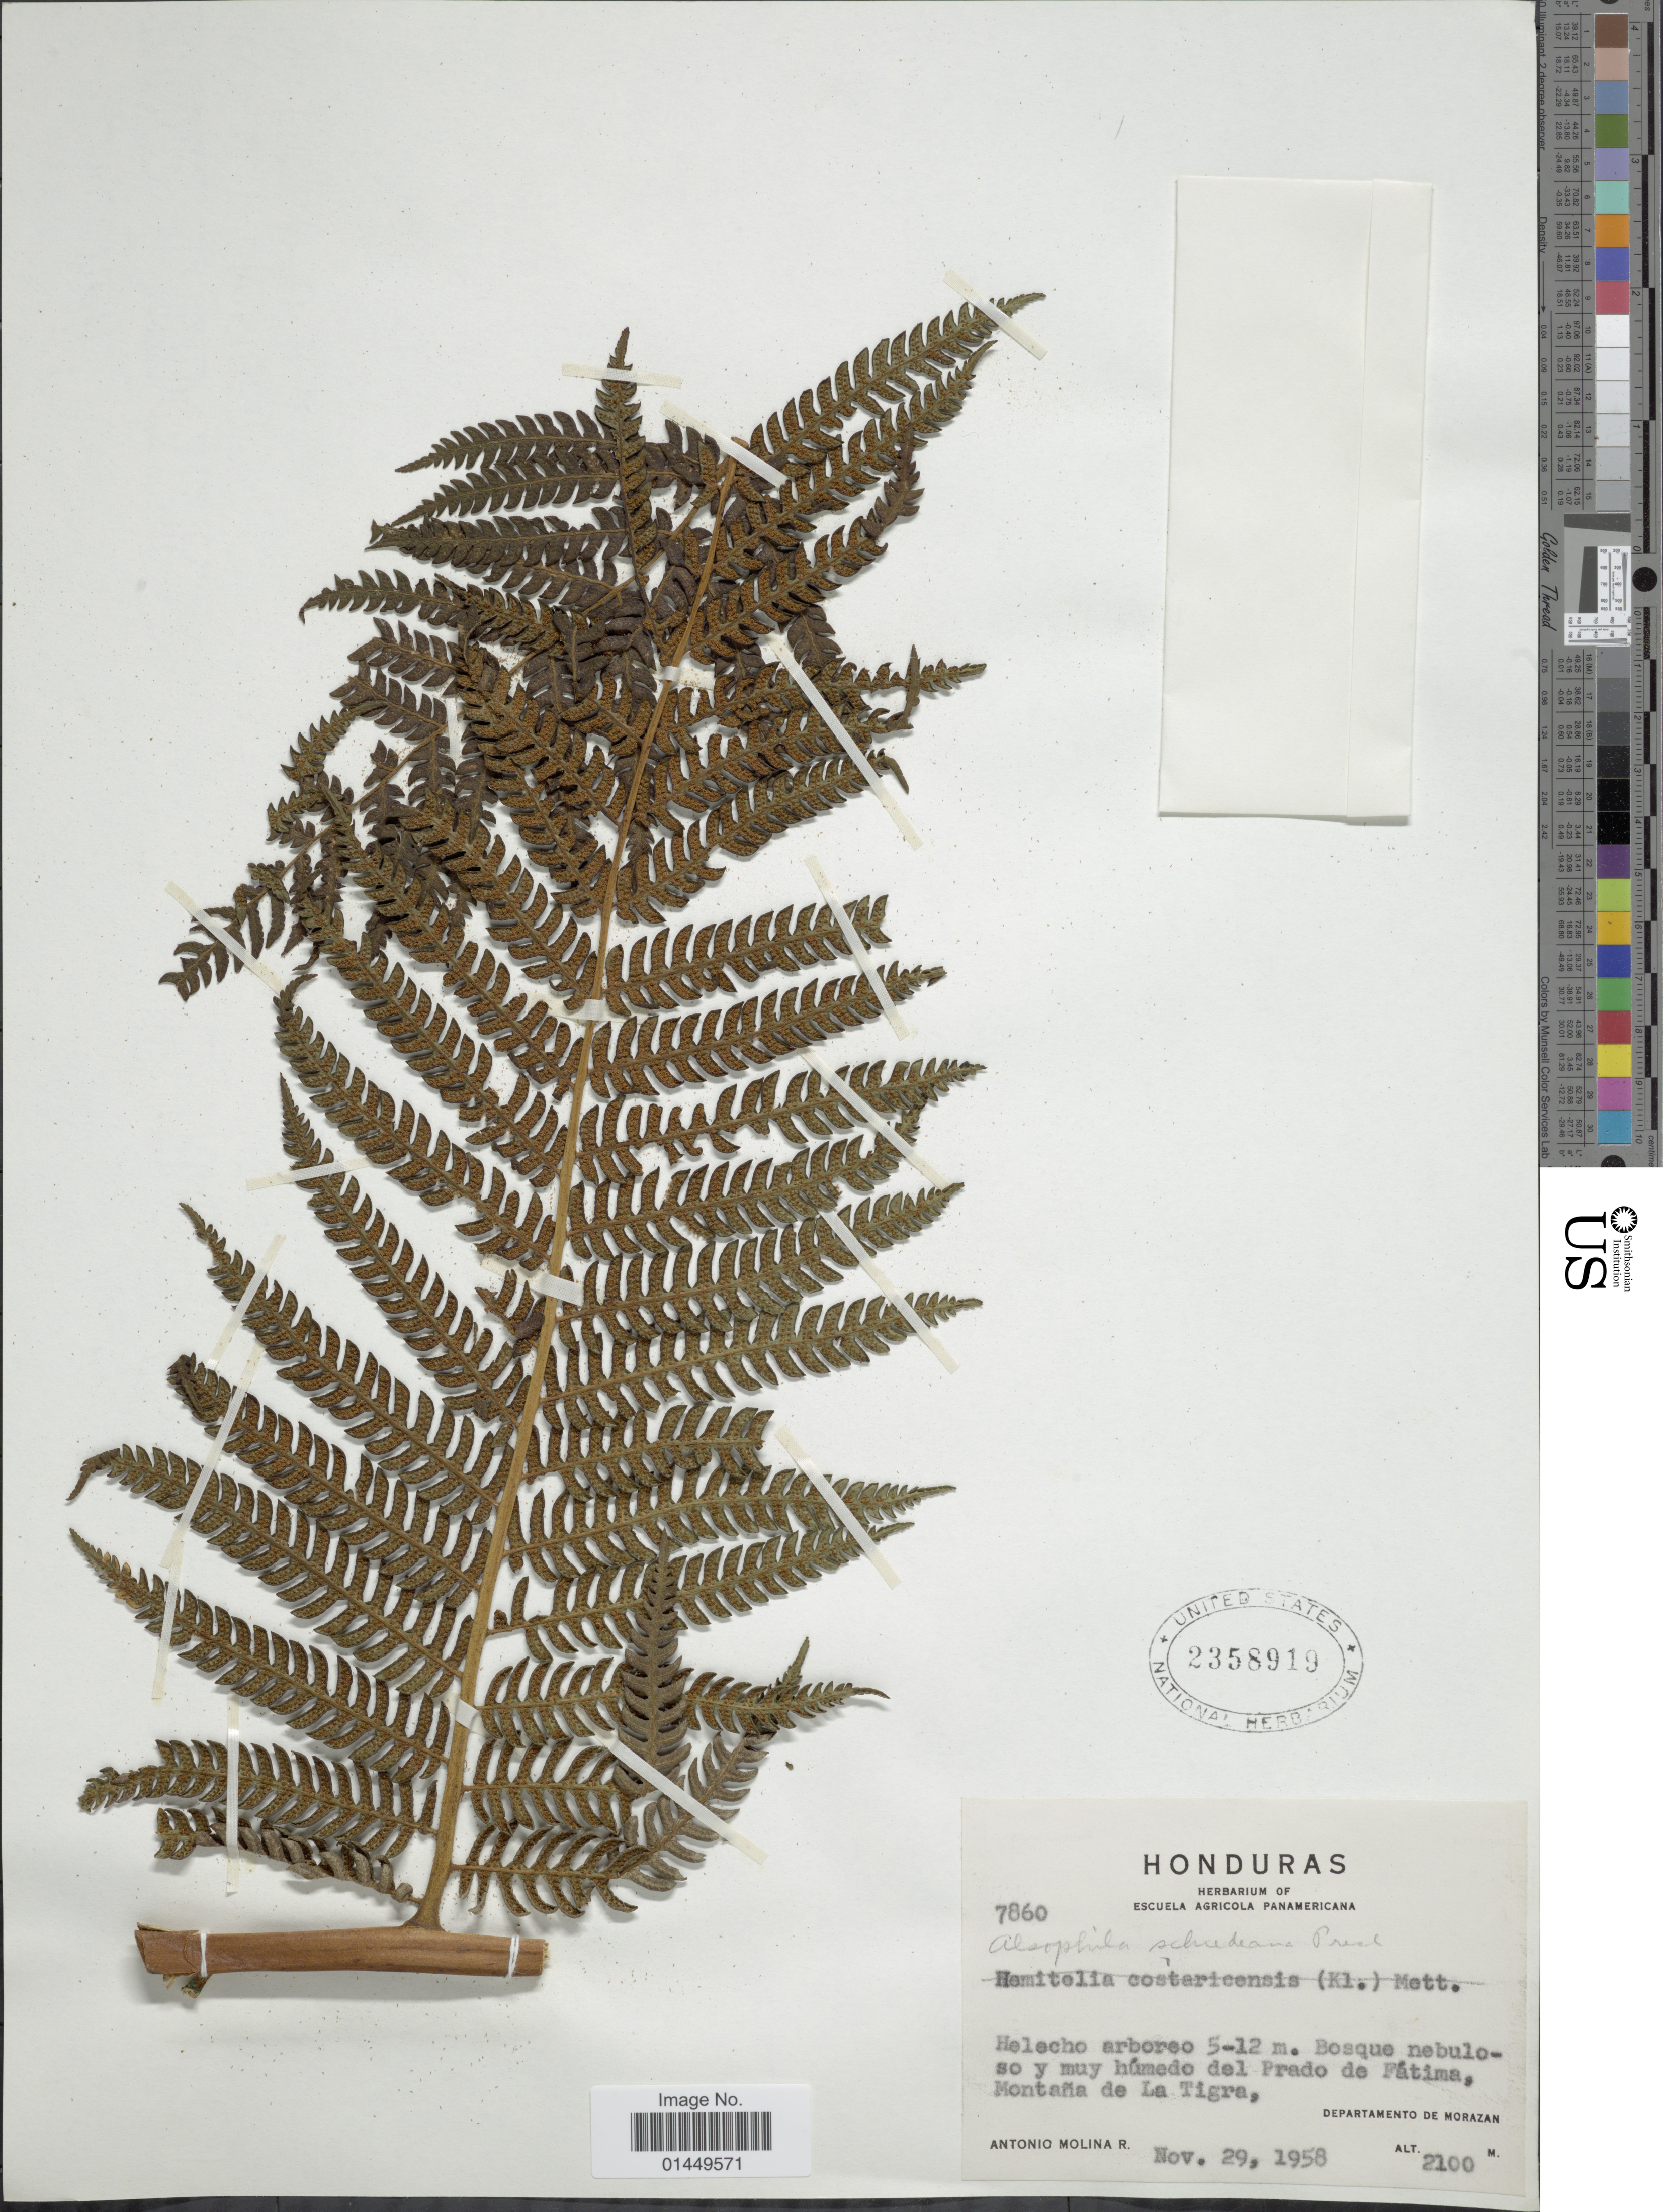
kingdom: Plantae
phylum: Tracheophyta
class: Polypodiopsida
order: Cyatheales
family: Cyatheaceae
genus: Cyathea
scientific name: Cyathea schiedeana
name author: (C. Presl) Domin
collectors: A. Molina R.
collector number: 7860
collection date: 1958-11-29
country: Honduras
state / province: Fco. Morazán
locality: Bosque nubuloso y muy humedo del Prado de Fatima, Montana de La Tigra, Departamento de Morazan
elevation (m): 2100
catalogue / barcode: US 2358919